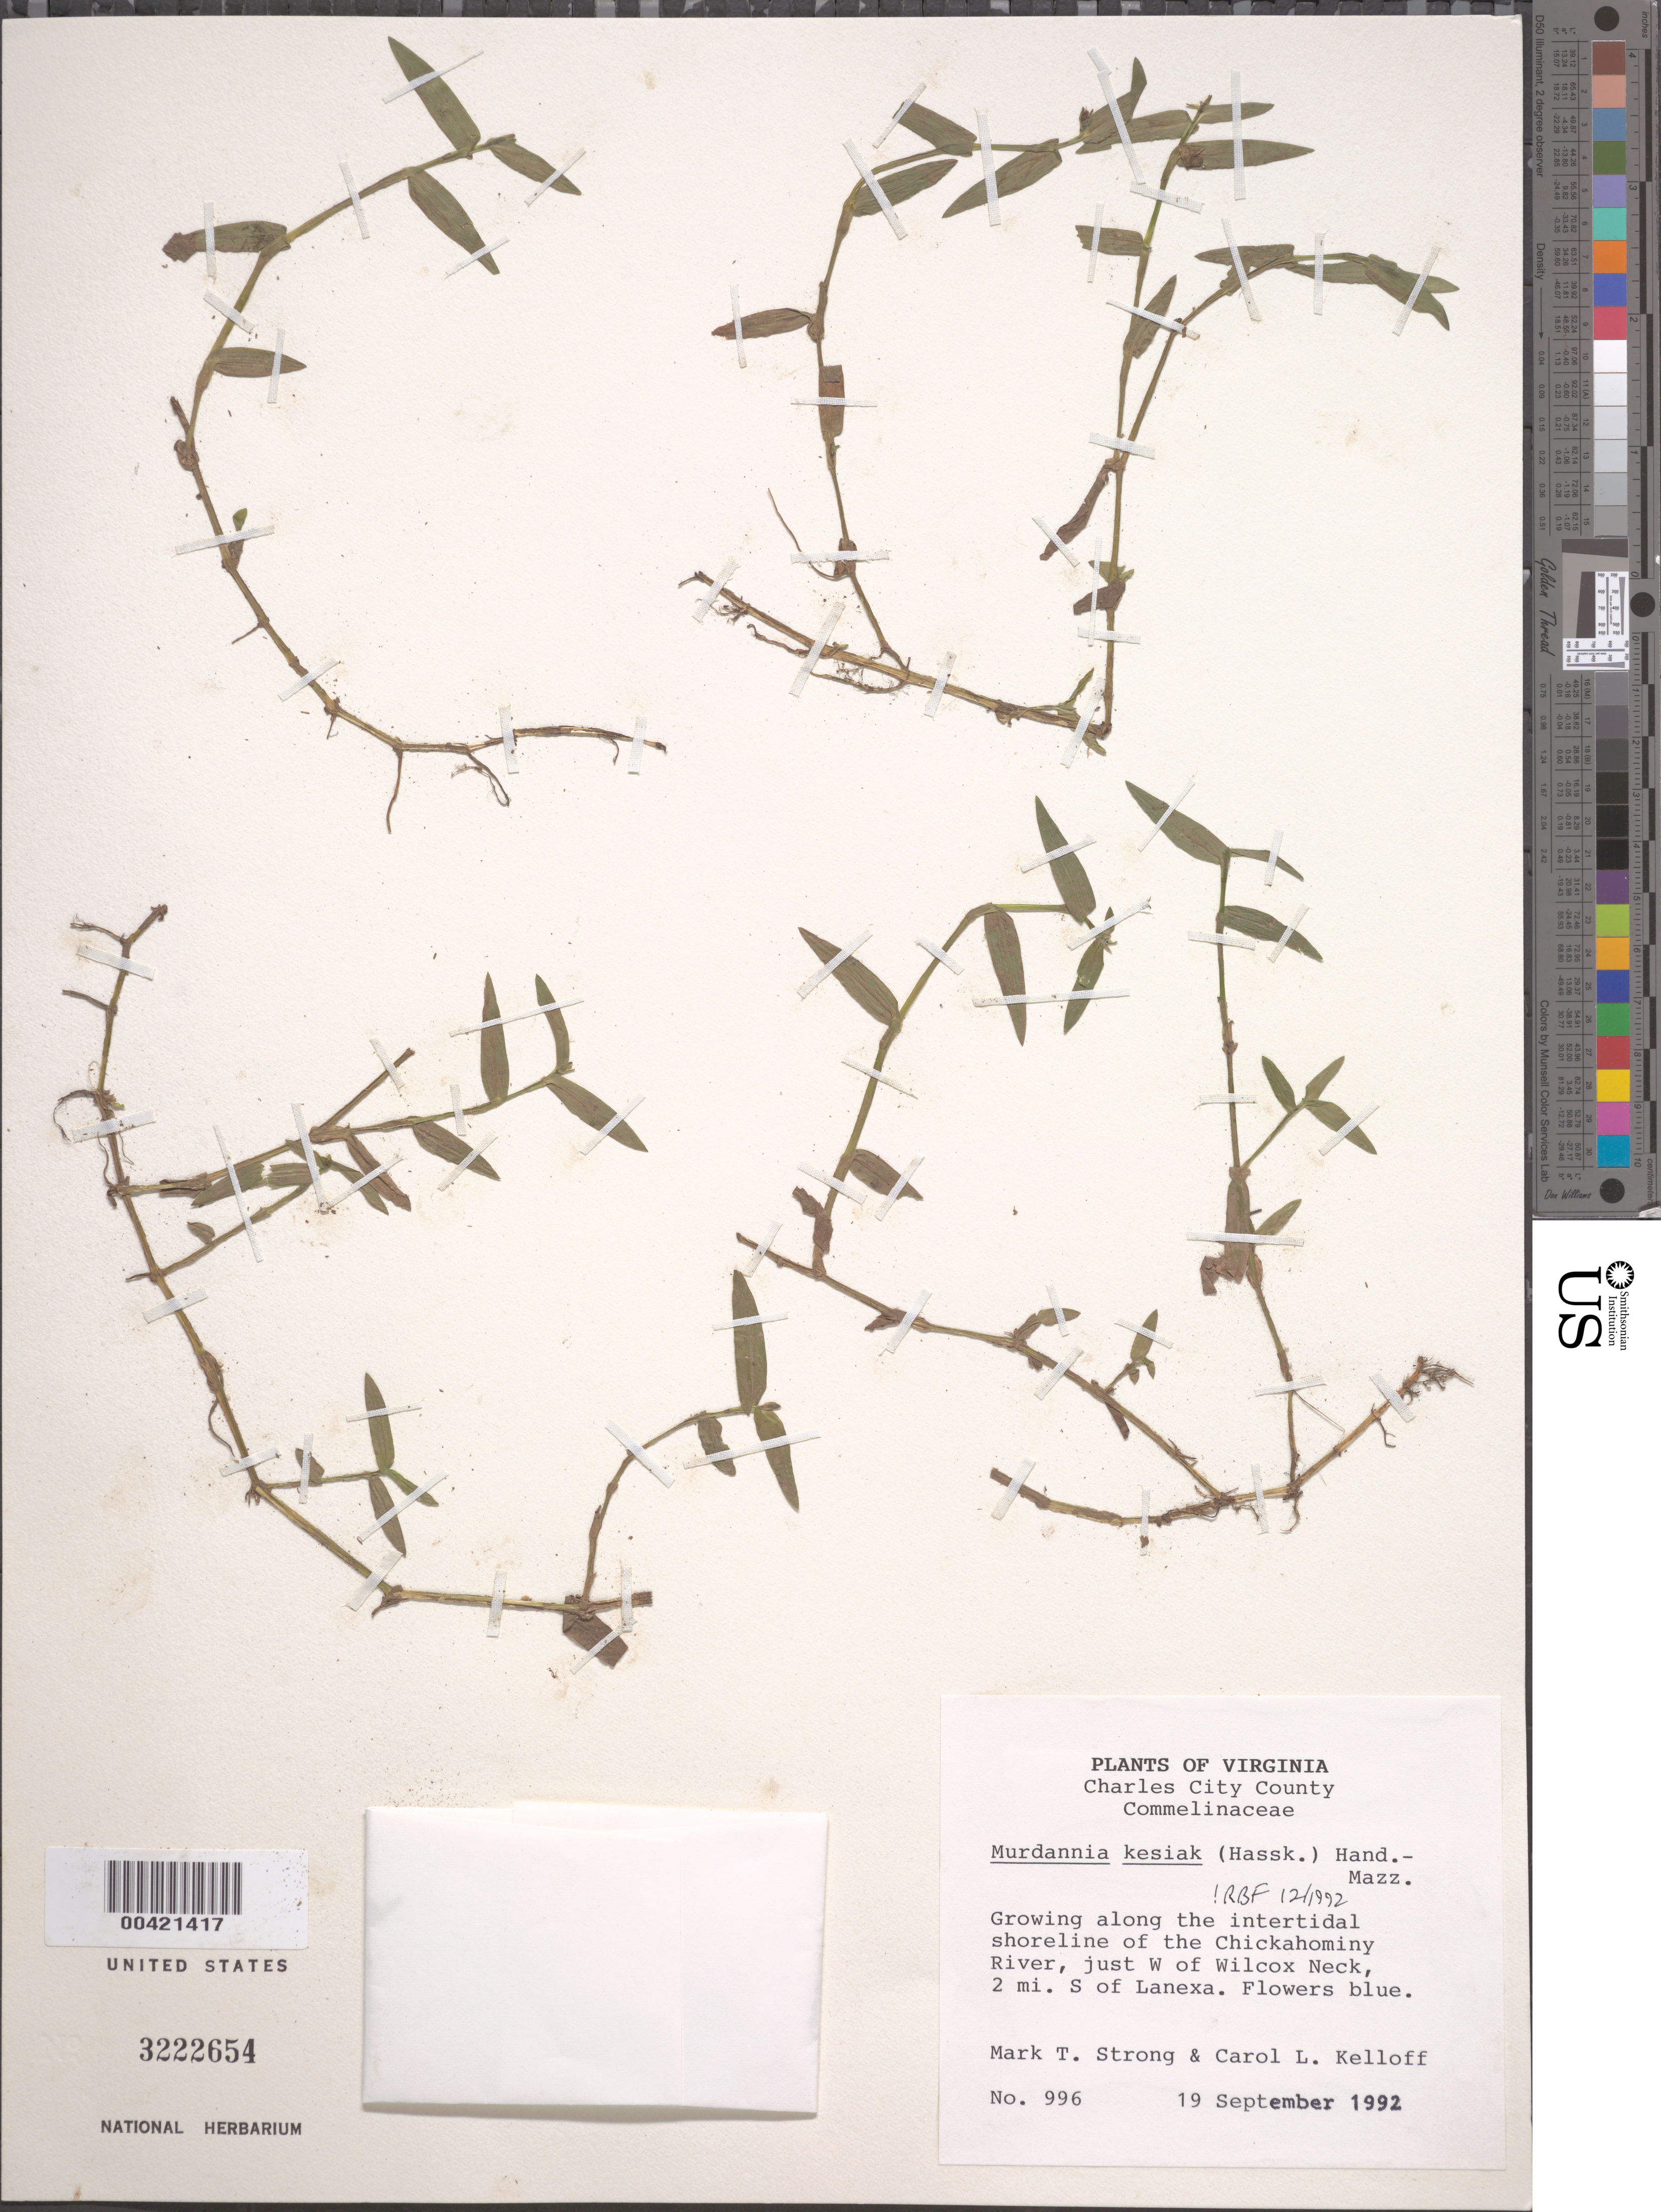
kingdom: Plantae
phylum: Tracheophyta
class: Liliopsida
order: Commelinales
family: Commelinaceae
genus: Murdannia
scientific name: Murdannia keisak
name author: (Hassk.) Hand.-Mazz.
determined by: Faden, Robert B., (US), Smithsonian Institution - National Museum of Natural History (UNITED STATES)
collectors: M. T. Strong & C. L. Kelloff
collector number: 996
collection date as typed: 19 Sep 1992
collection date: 1992-09-19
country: United States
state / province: Virginia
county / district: Charles City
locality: Chickahominy River, W of Wilcox Neck, S of Lanexa.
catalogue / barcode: US 3222654